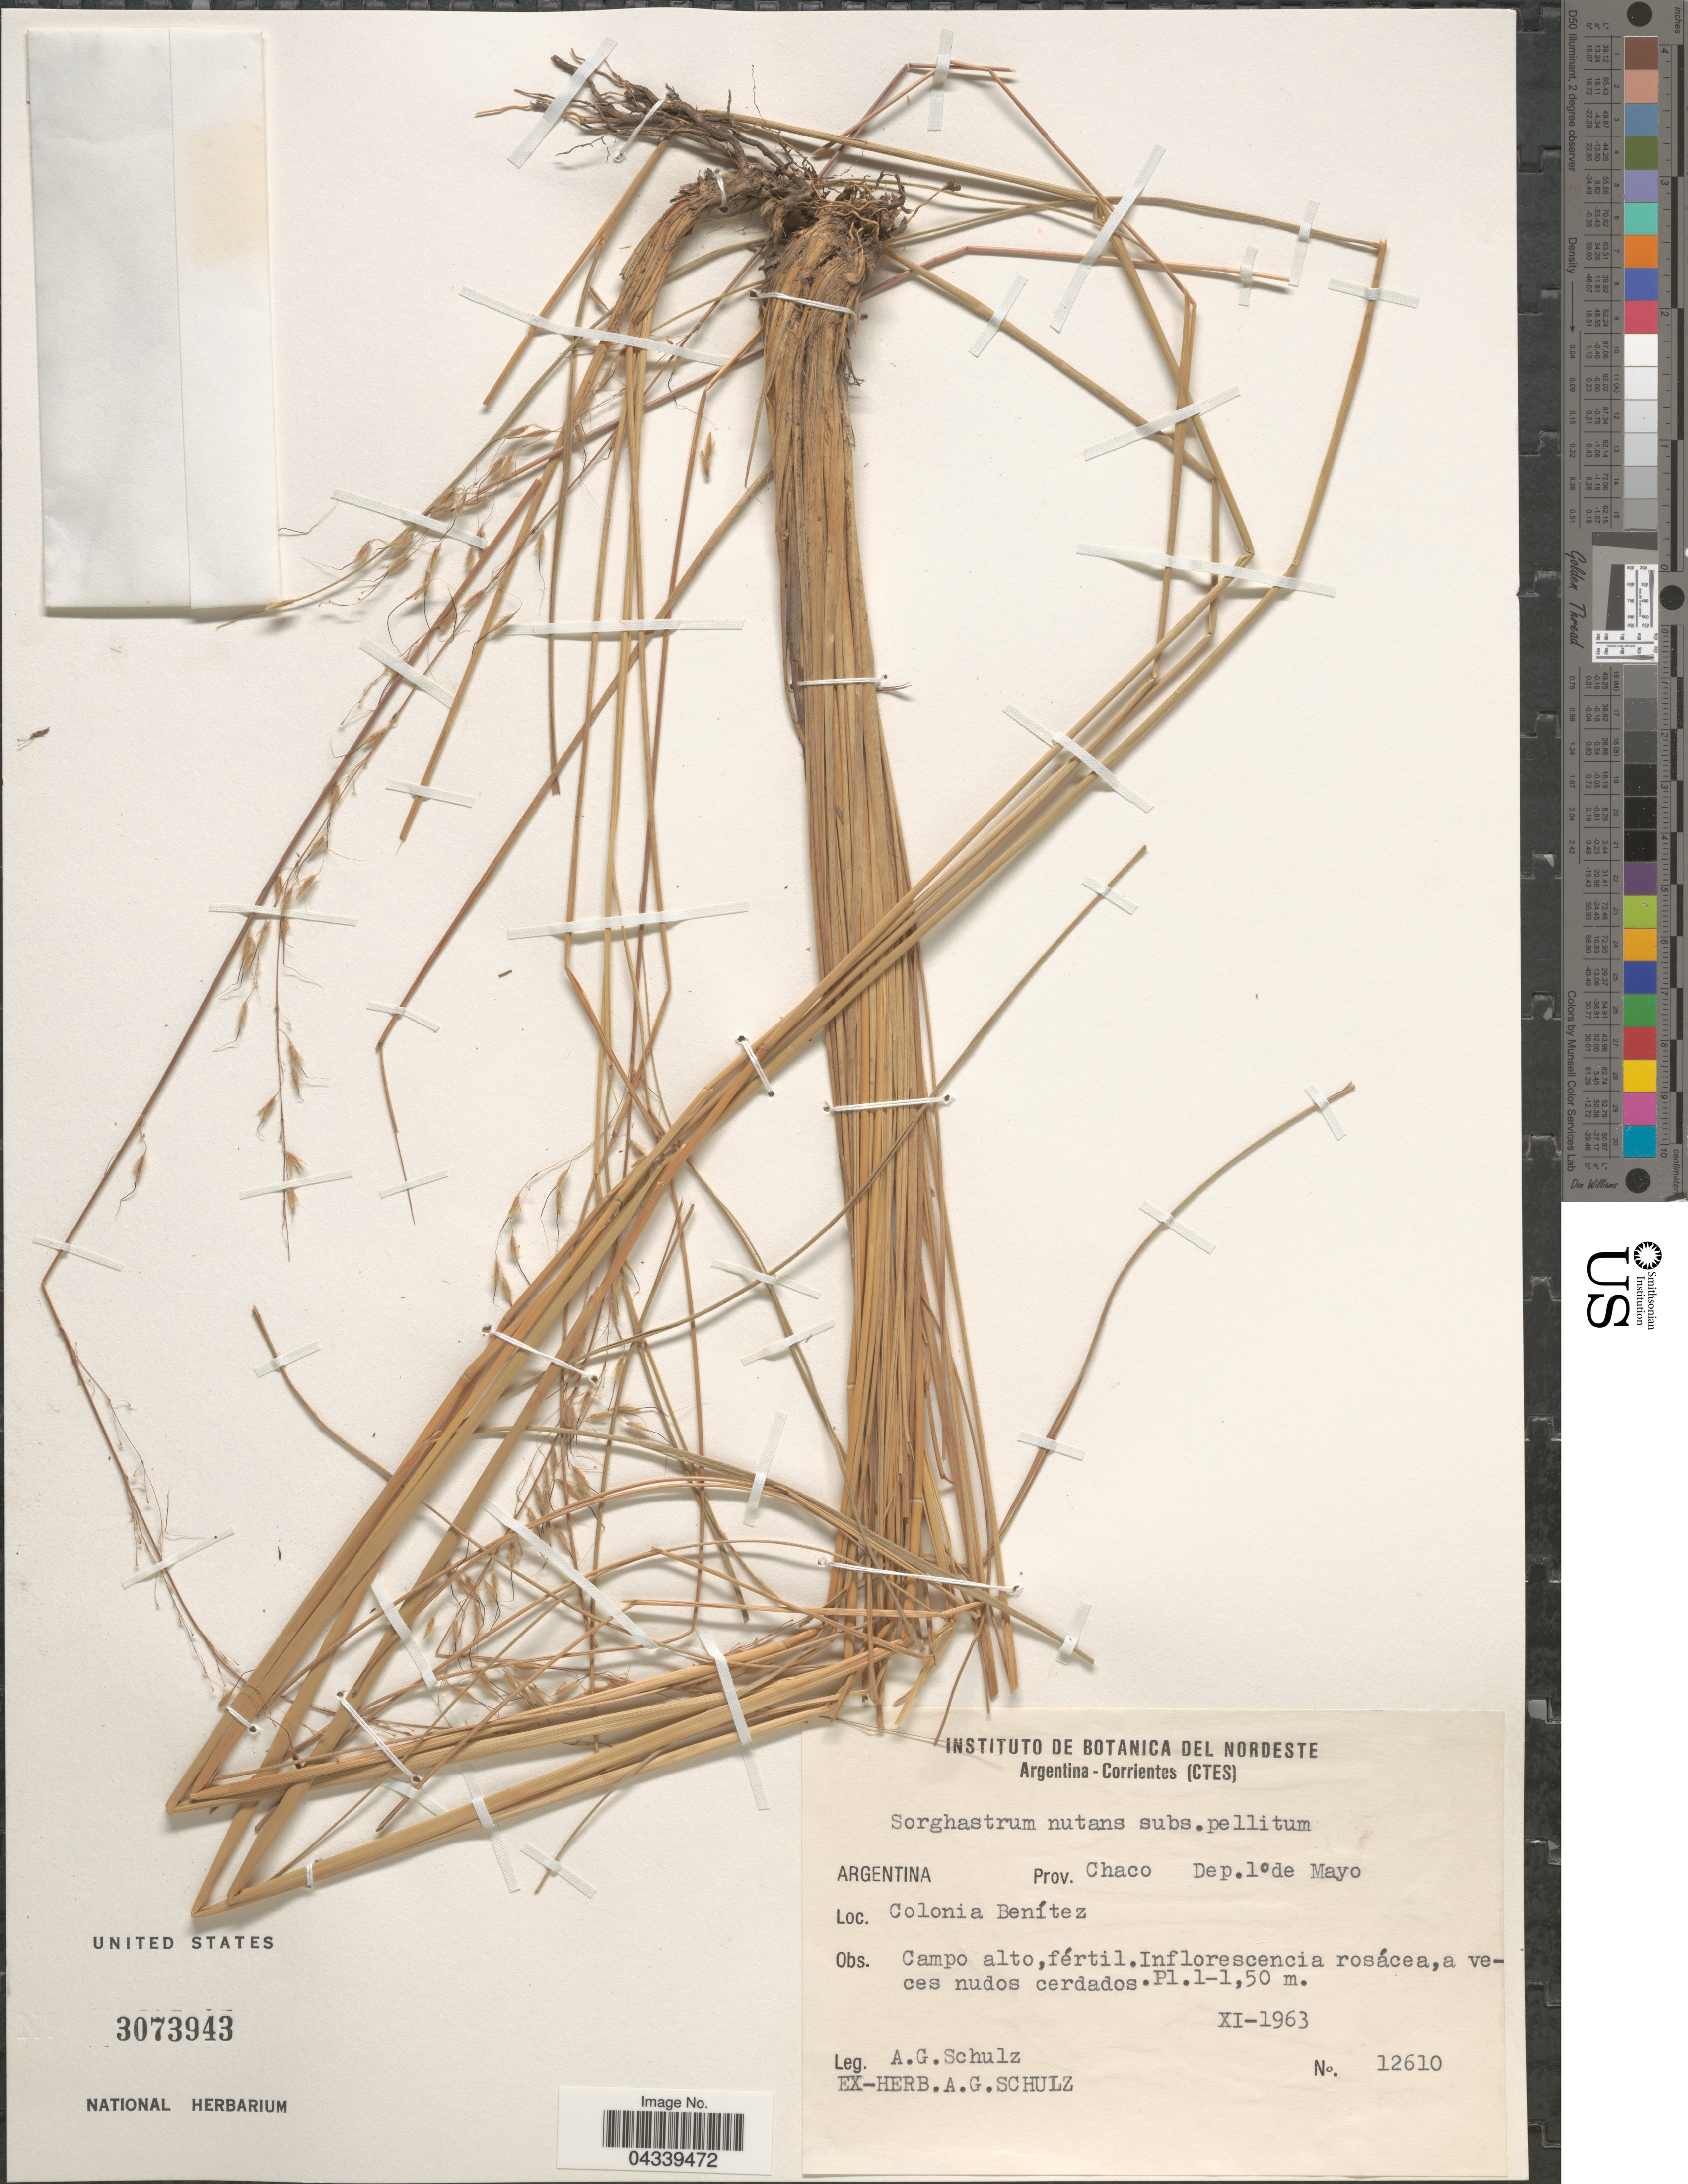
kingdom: Plantae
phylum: Tracheophyta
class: Liliopsida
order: Poales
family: Poaceae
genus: Sorghastrum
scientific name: Sorghastrum nutans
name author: (L.) Nash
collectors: A. G. Schulz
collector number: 12610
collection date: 1963-11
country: Argentina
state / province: Chaco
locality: Dep. 1° de Mayo. Colonia Benítez.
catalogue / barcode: US 3073943